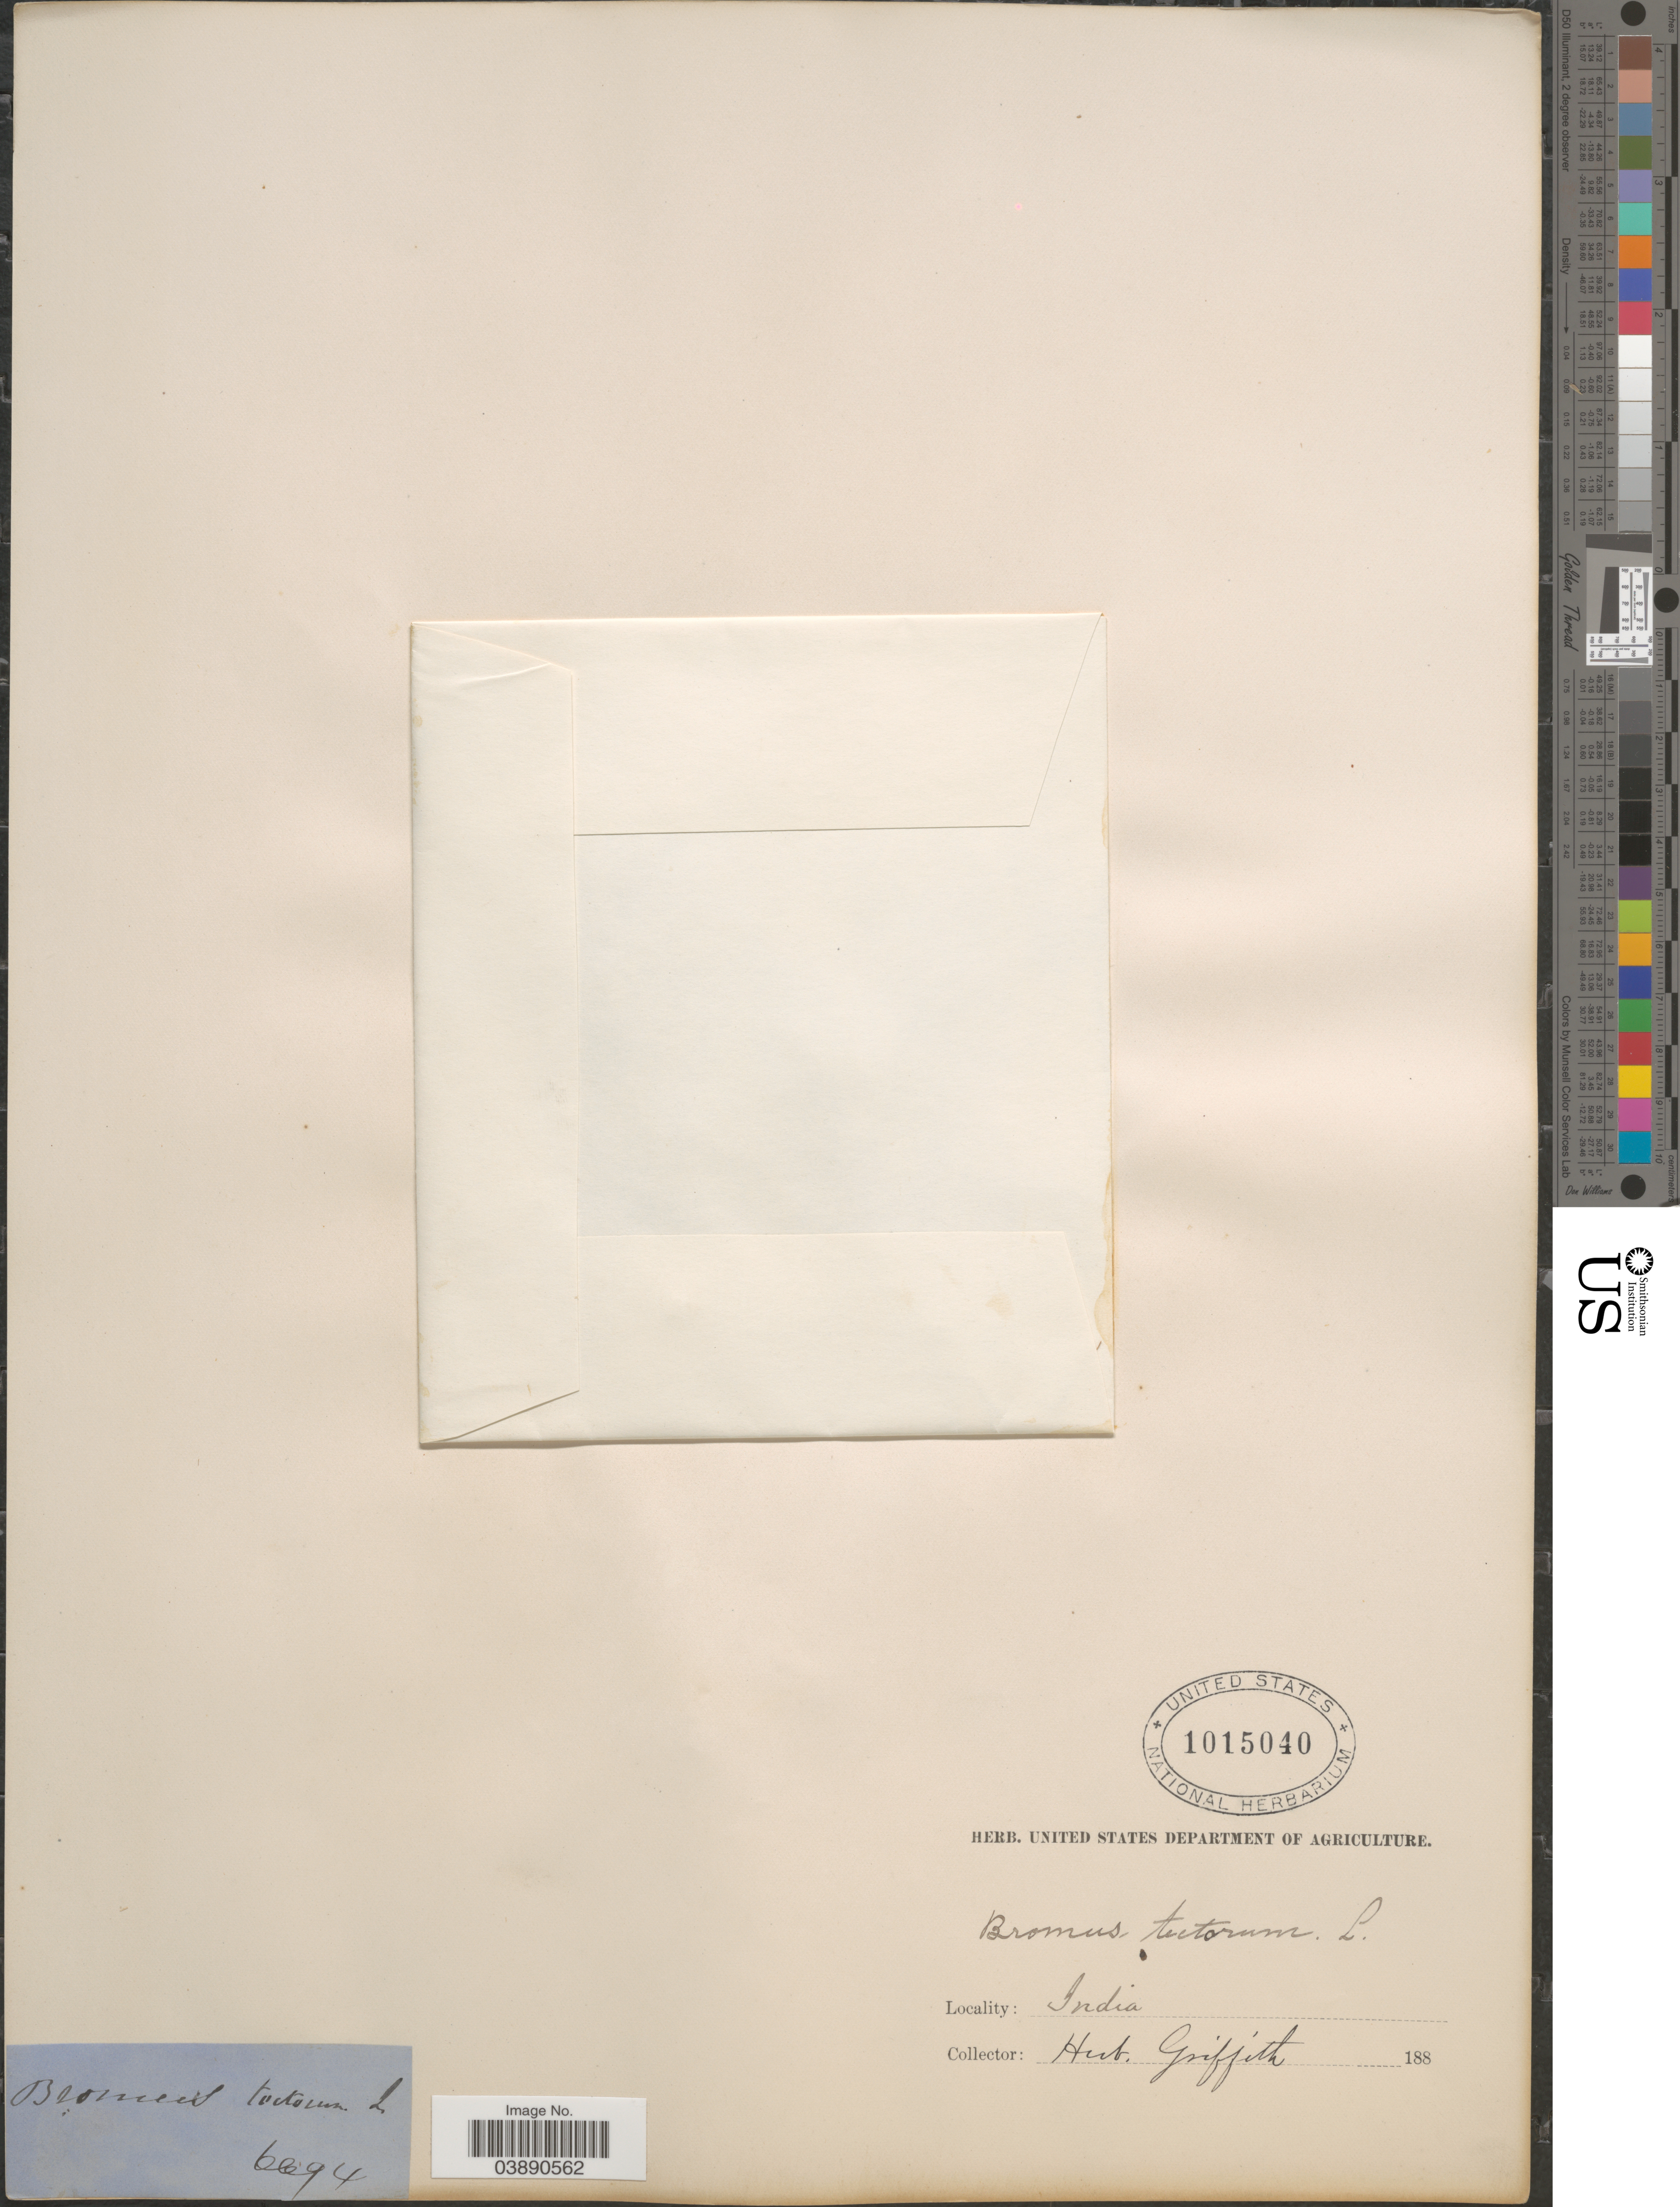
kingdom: Plantae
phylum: Tracheophyta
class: Liliopsida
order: Poales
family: Poaceae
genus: Bromus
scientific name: Bromus tectorum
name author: L.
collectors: ex herb. Griffith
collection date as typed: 188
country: India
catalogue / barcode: US 1015040